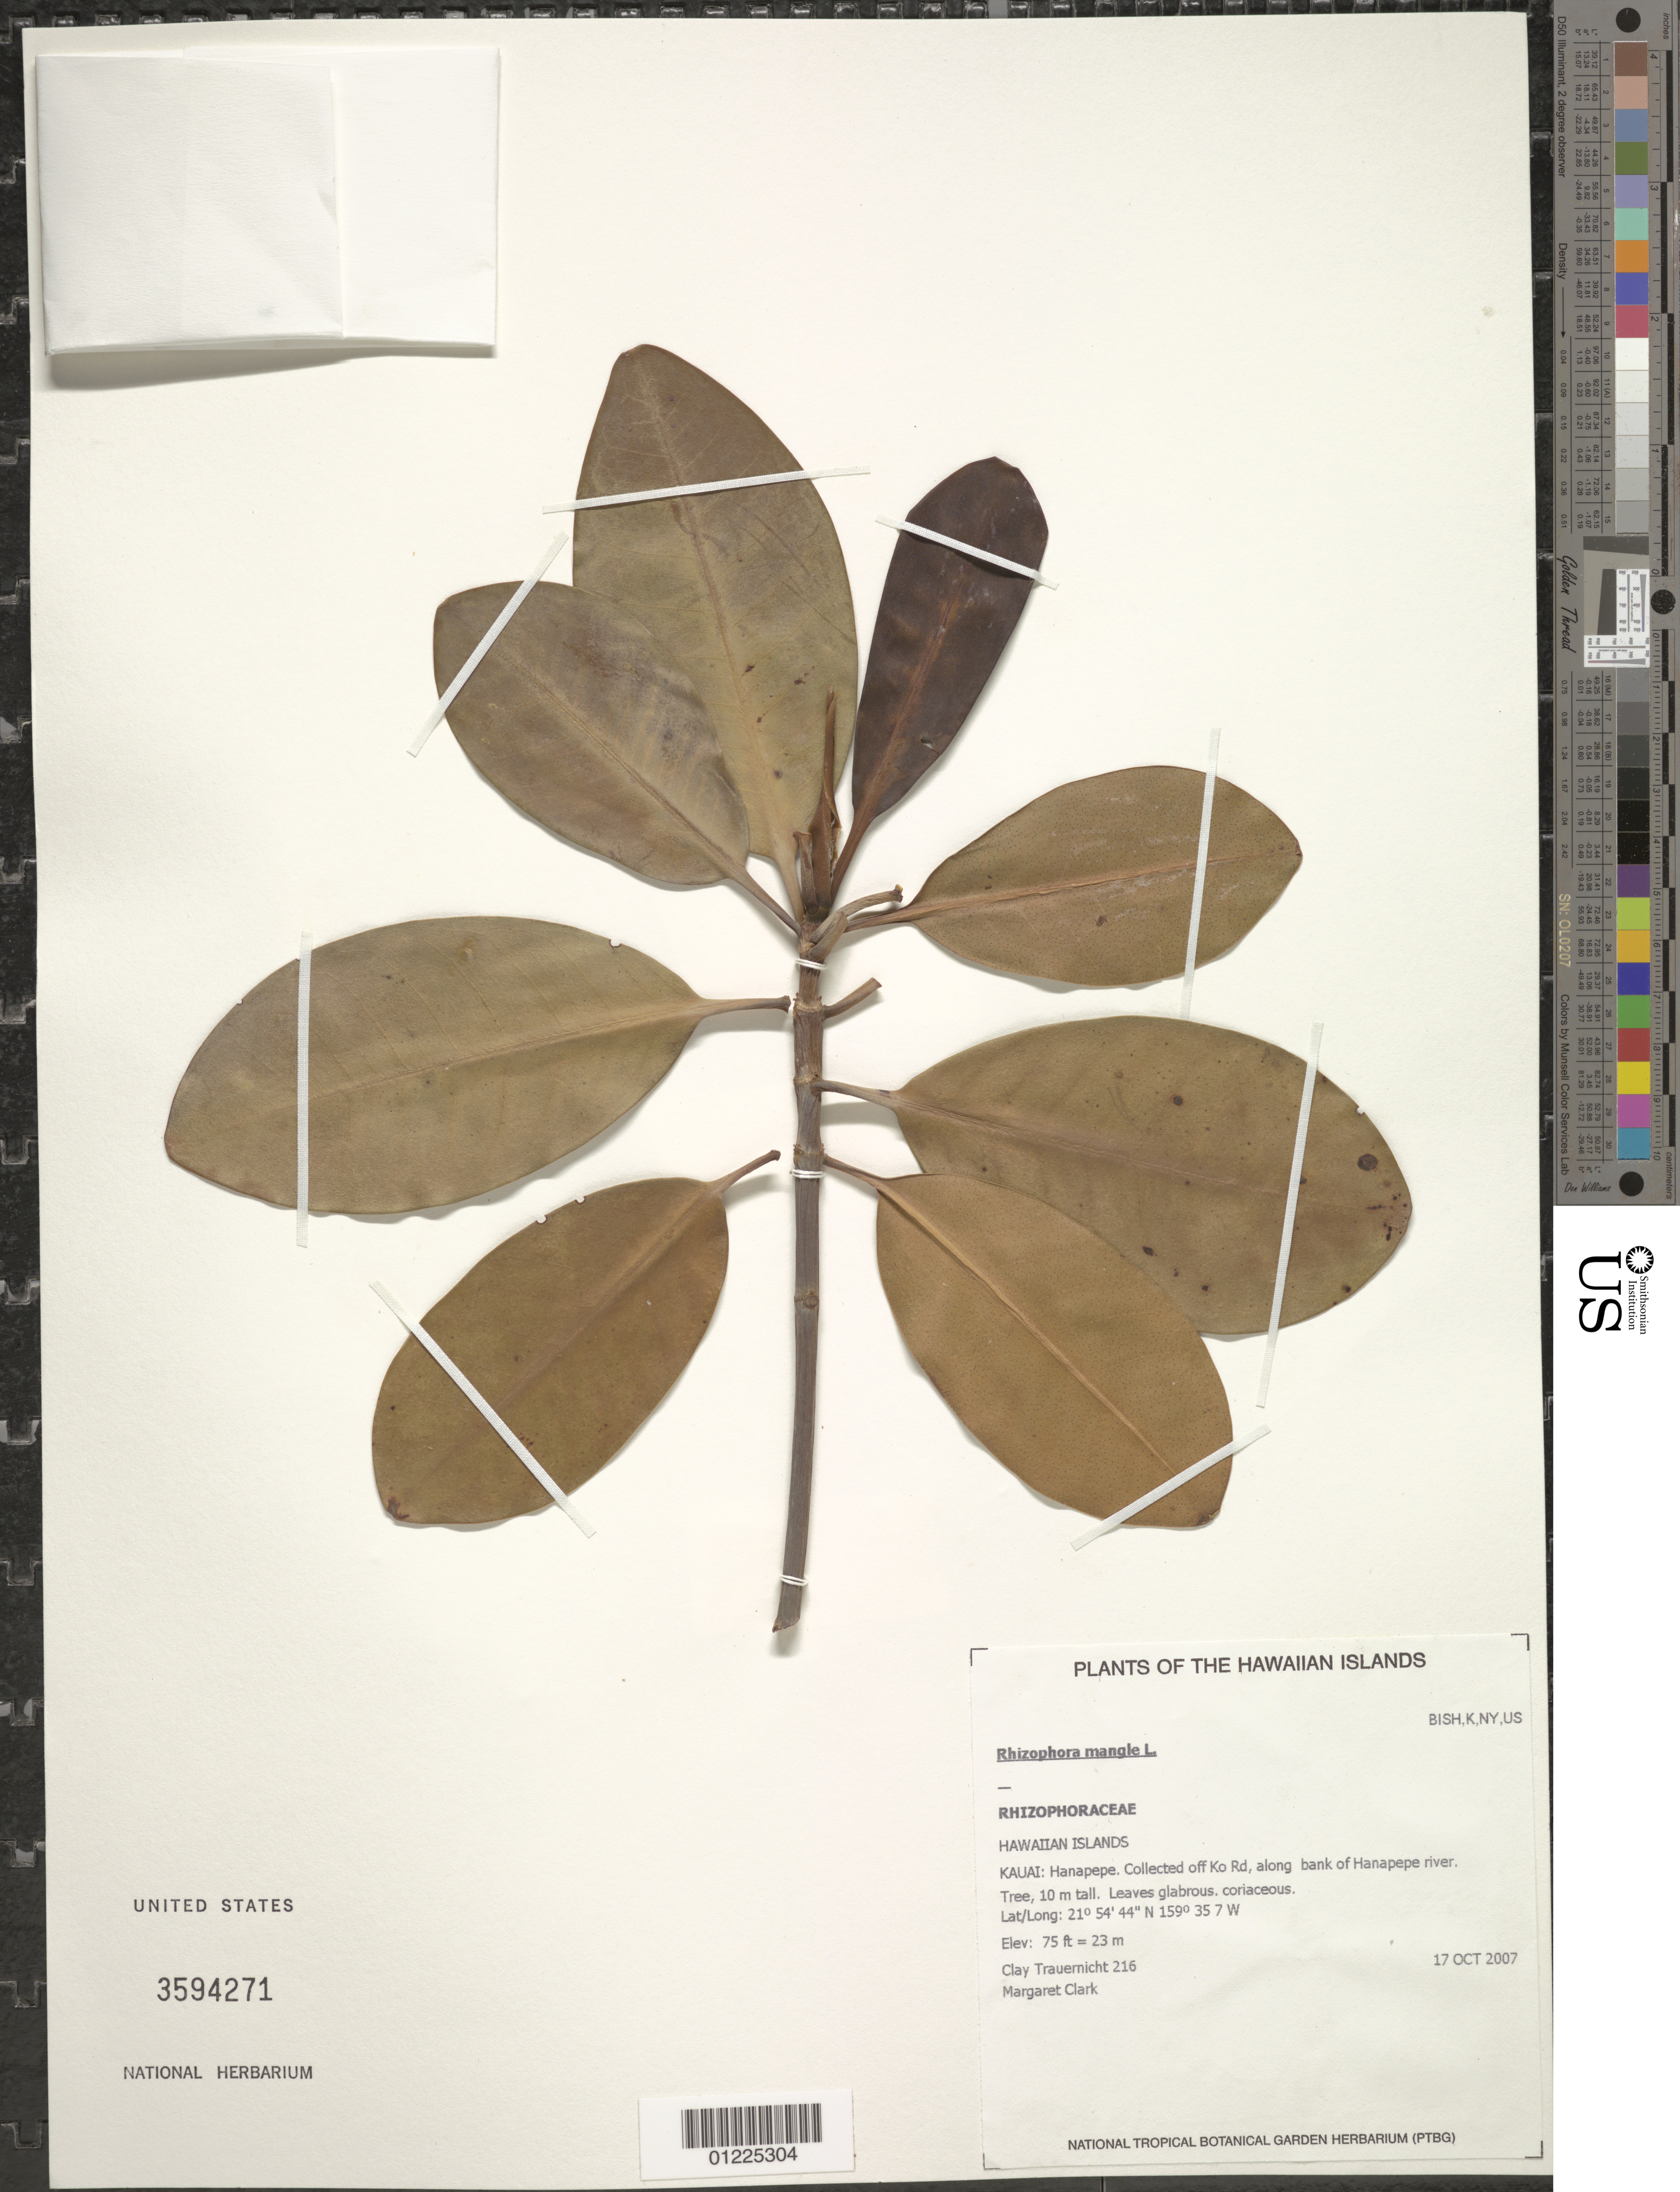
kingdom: Plantae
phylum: Tracheophyta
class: Magnoliopsida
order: Malpighiales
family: Rhizophoraceae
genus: Rhizophora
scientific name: Rhizophora mangle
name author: L.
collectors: C. Trauernicht & M. Clark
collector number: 216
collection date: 2007-10-17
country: United States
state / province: Hawaii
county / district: Kaui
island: Kaua'i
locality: Hanapepe, off Ko Rd, along bank of Hanapepe River.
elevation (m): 23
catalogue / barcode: US 3594271